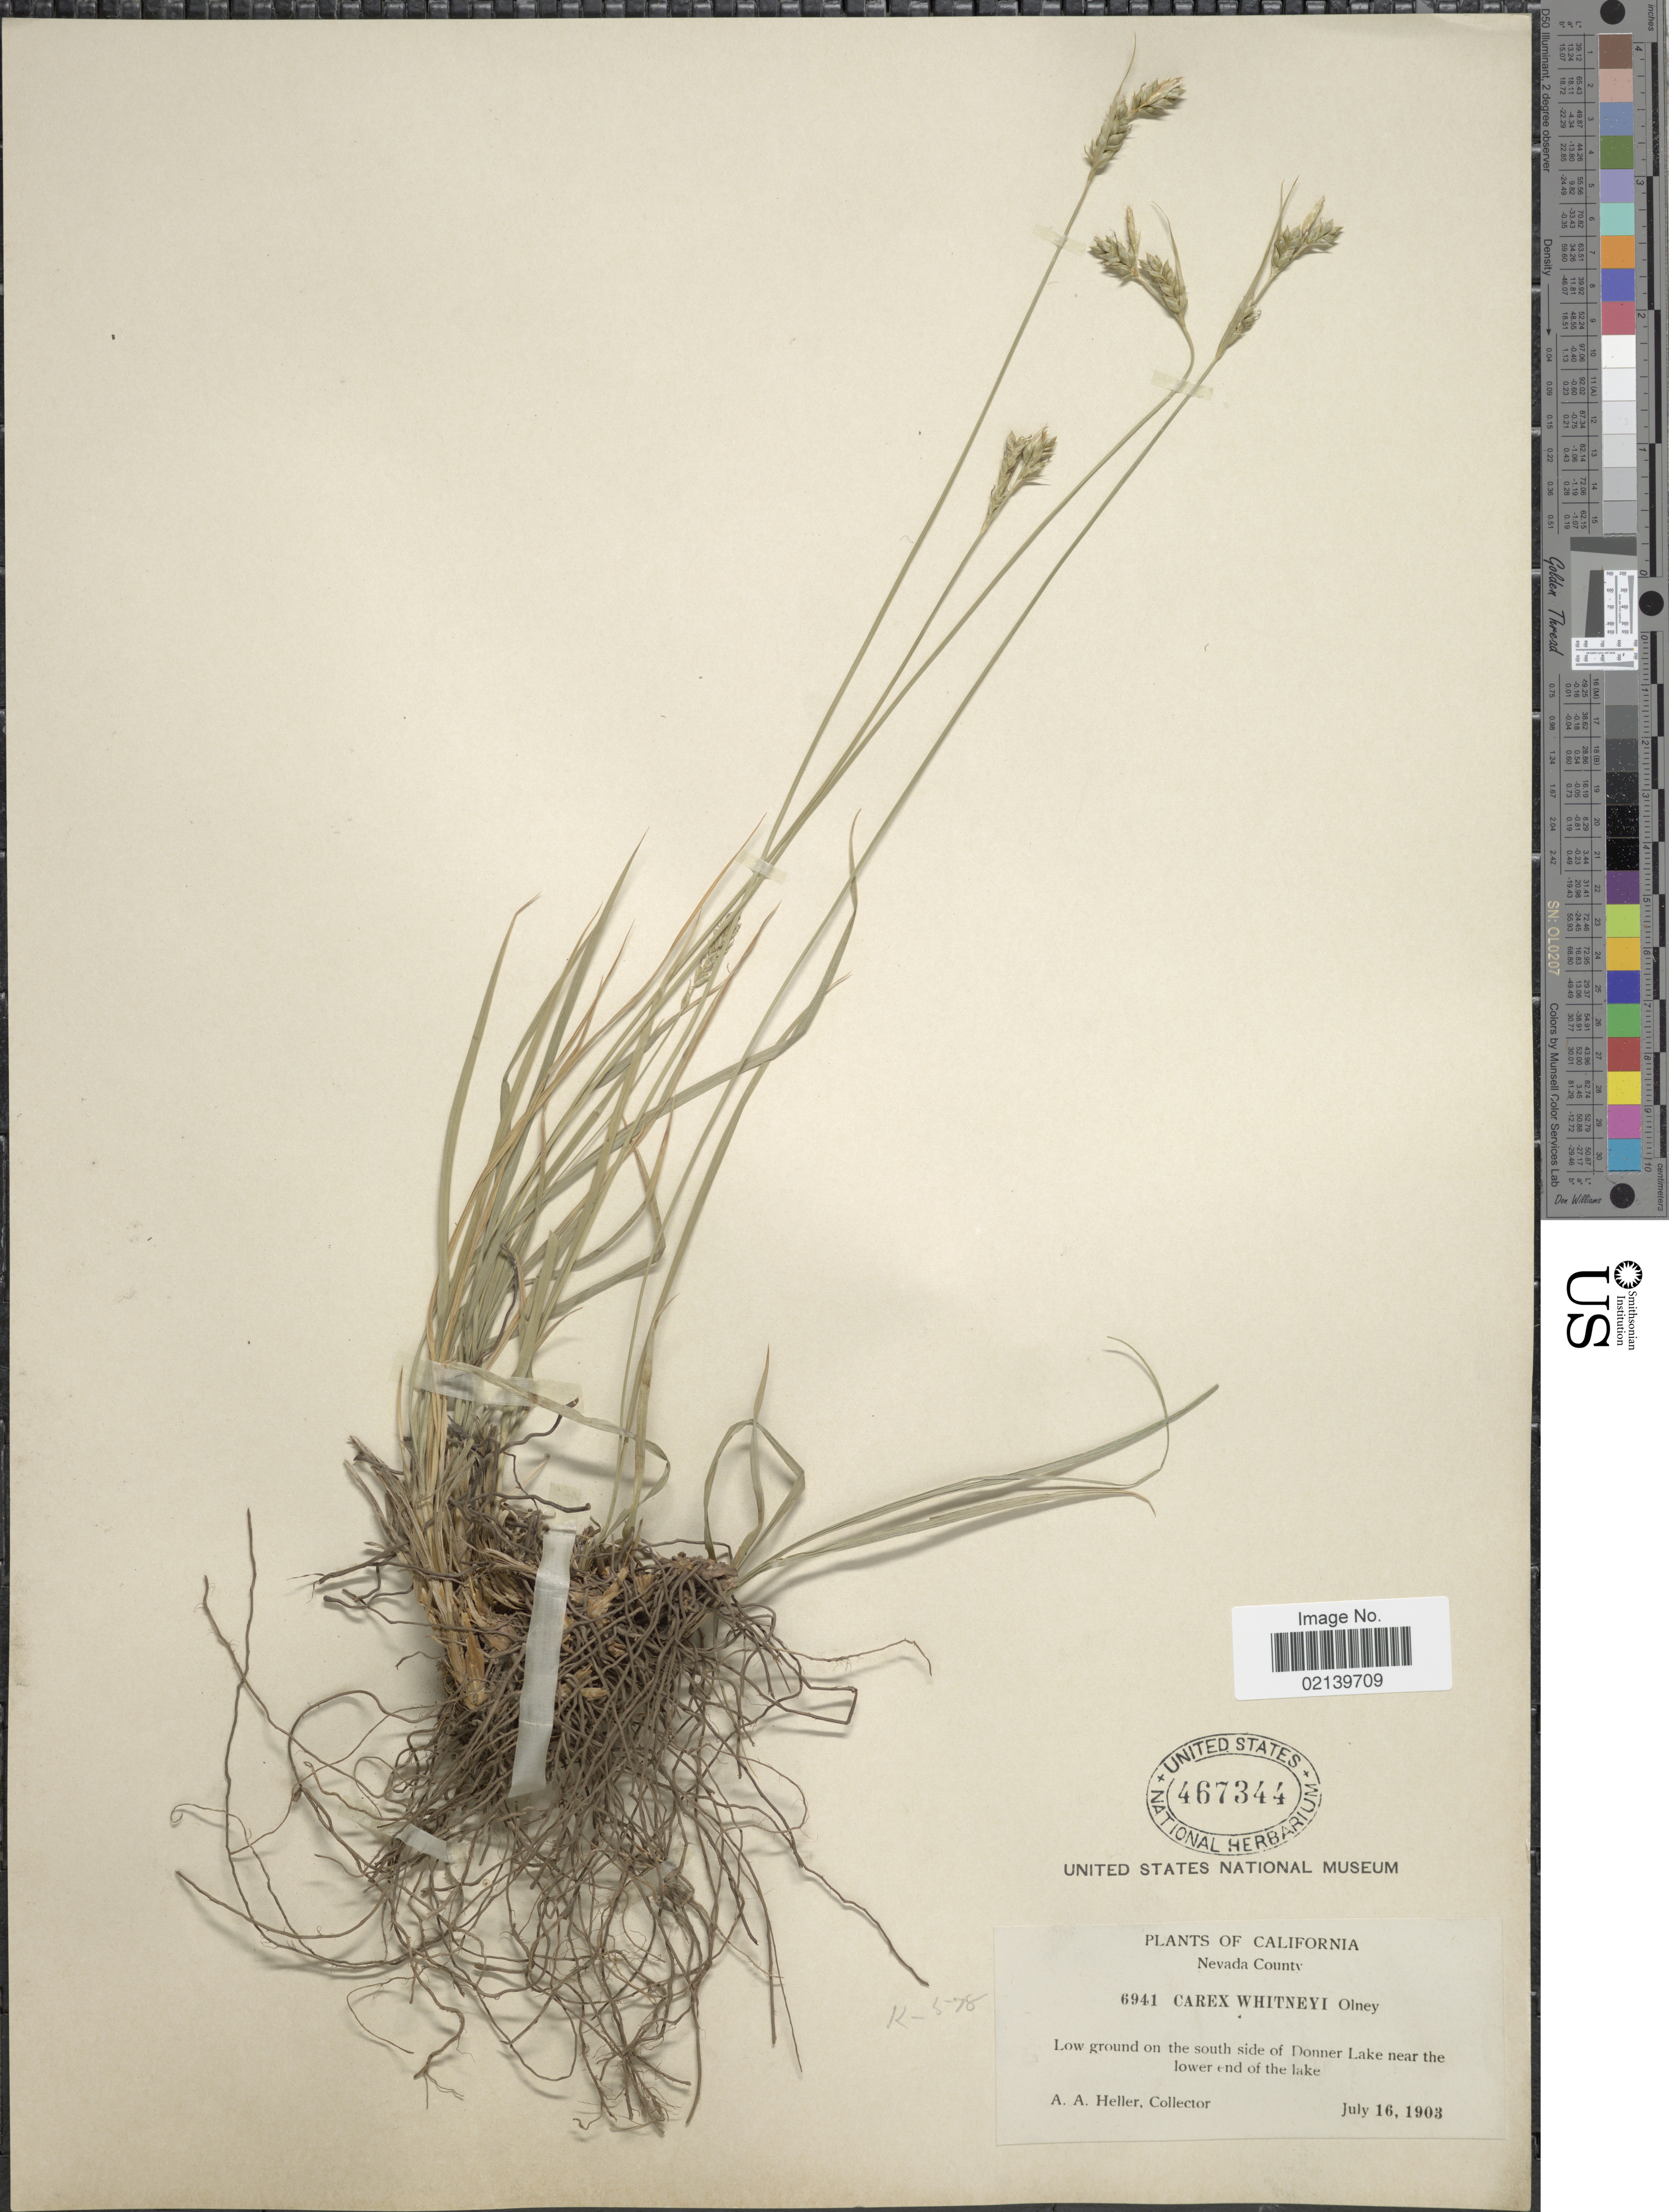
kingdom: Plantae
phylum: Tracheophyta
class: Liliopsida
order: Poales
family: Cyperaceae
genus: Carex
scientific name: Carex whitneyi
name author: Olney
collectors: A. A. Heller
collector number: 6941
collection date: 1903-07-16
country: United States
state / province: California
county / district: Nevada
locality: Nevada County, Low ground on the south side of Donner Lake near the lower end of the lake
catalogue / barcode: US 467344